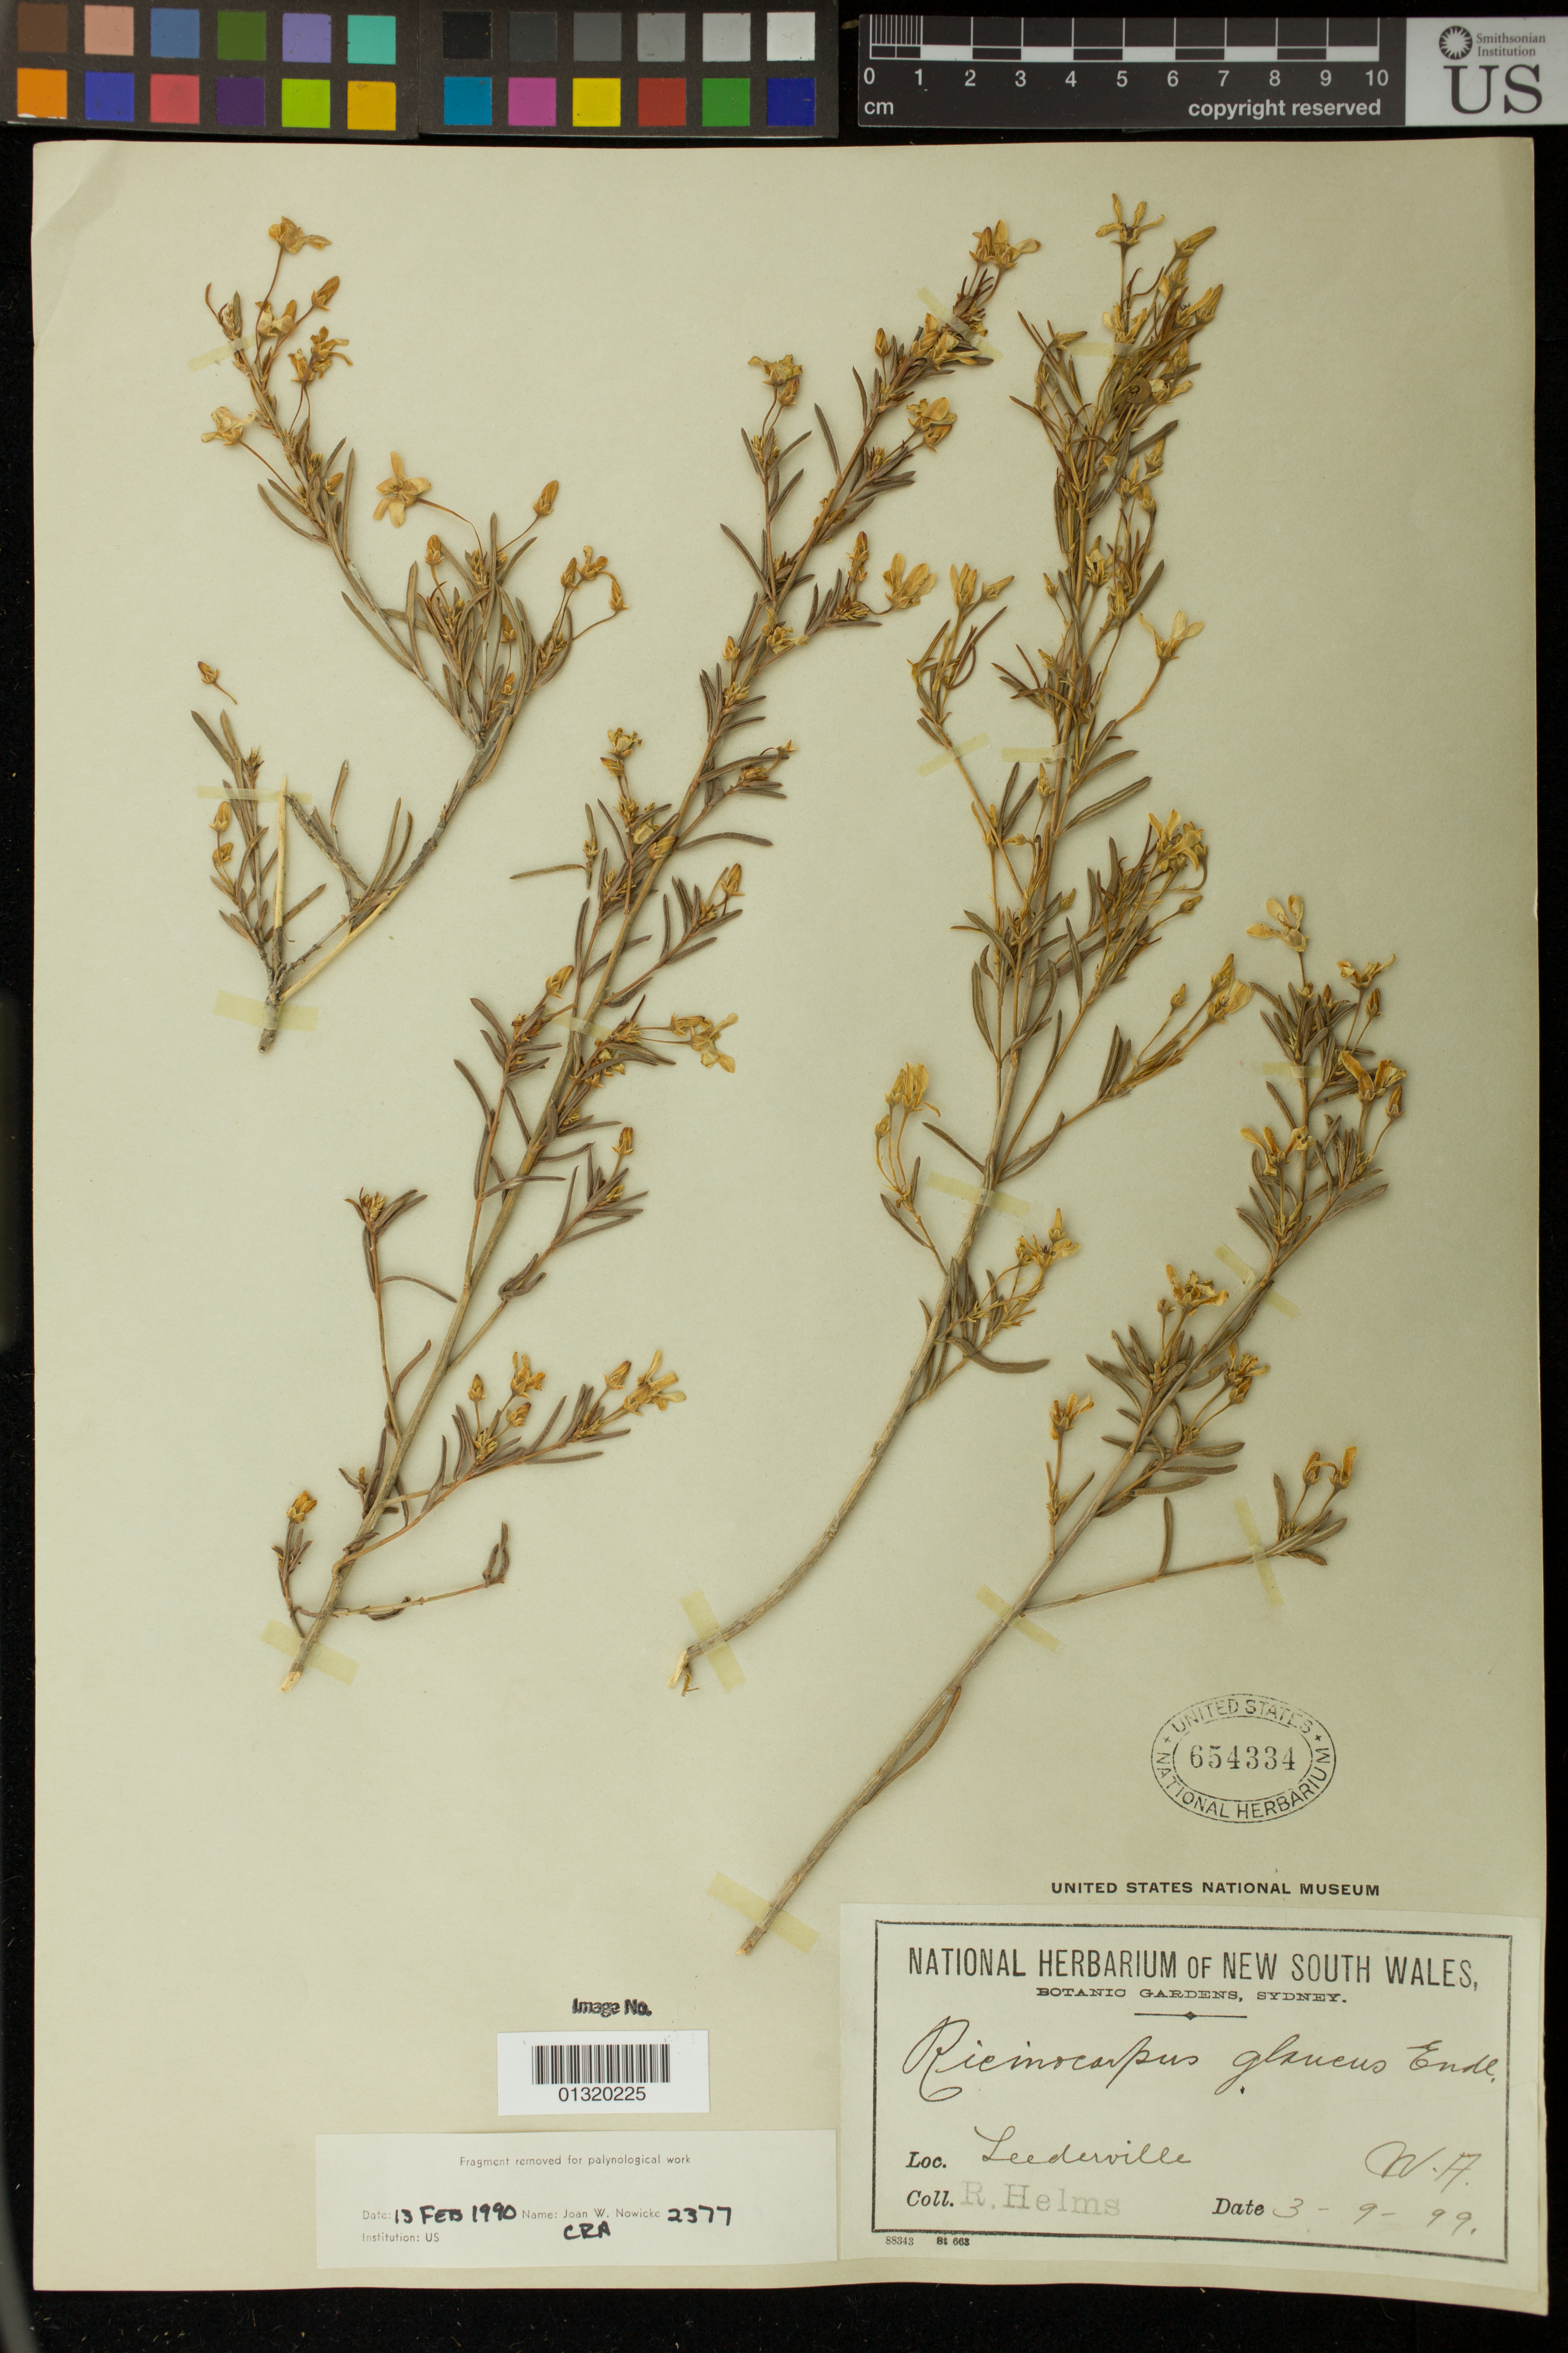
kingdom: Plantae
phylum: Tracheophyta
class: Magnoliopsida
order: Malpighiales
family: Euphorbiaceae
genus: Ricinocarpos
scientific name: Ricinocarpos glaucus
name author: Endl.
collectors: R. Helms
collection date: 1899-09-03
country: Australia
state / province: Western Australia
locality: Leederville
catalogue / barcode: US 654334